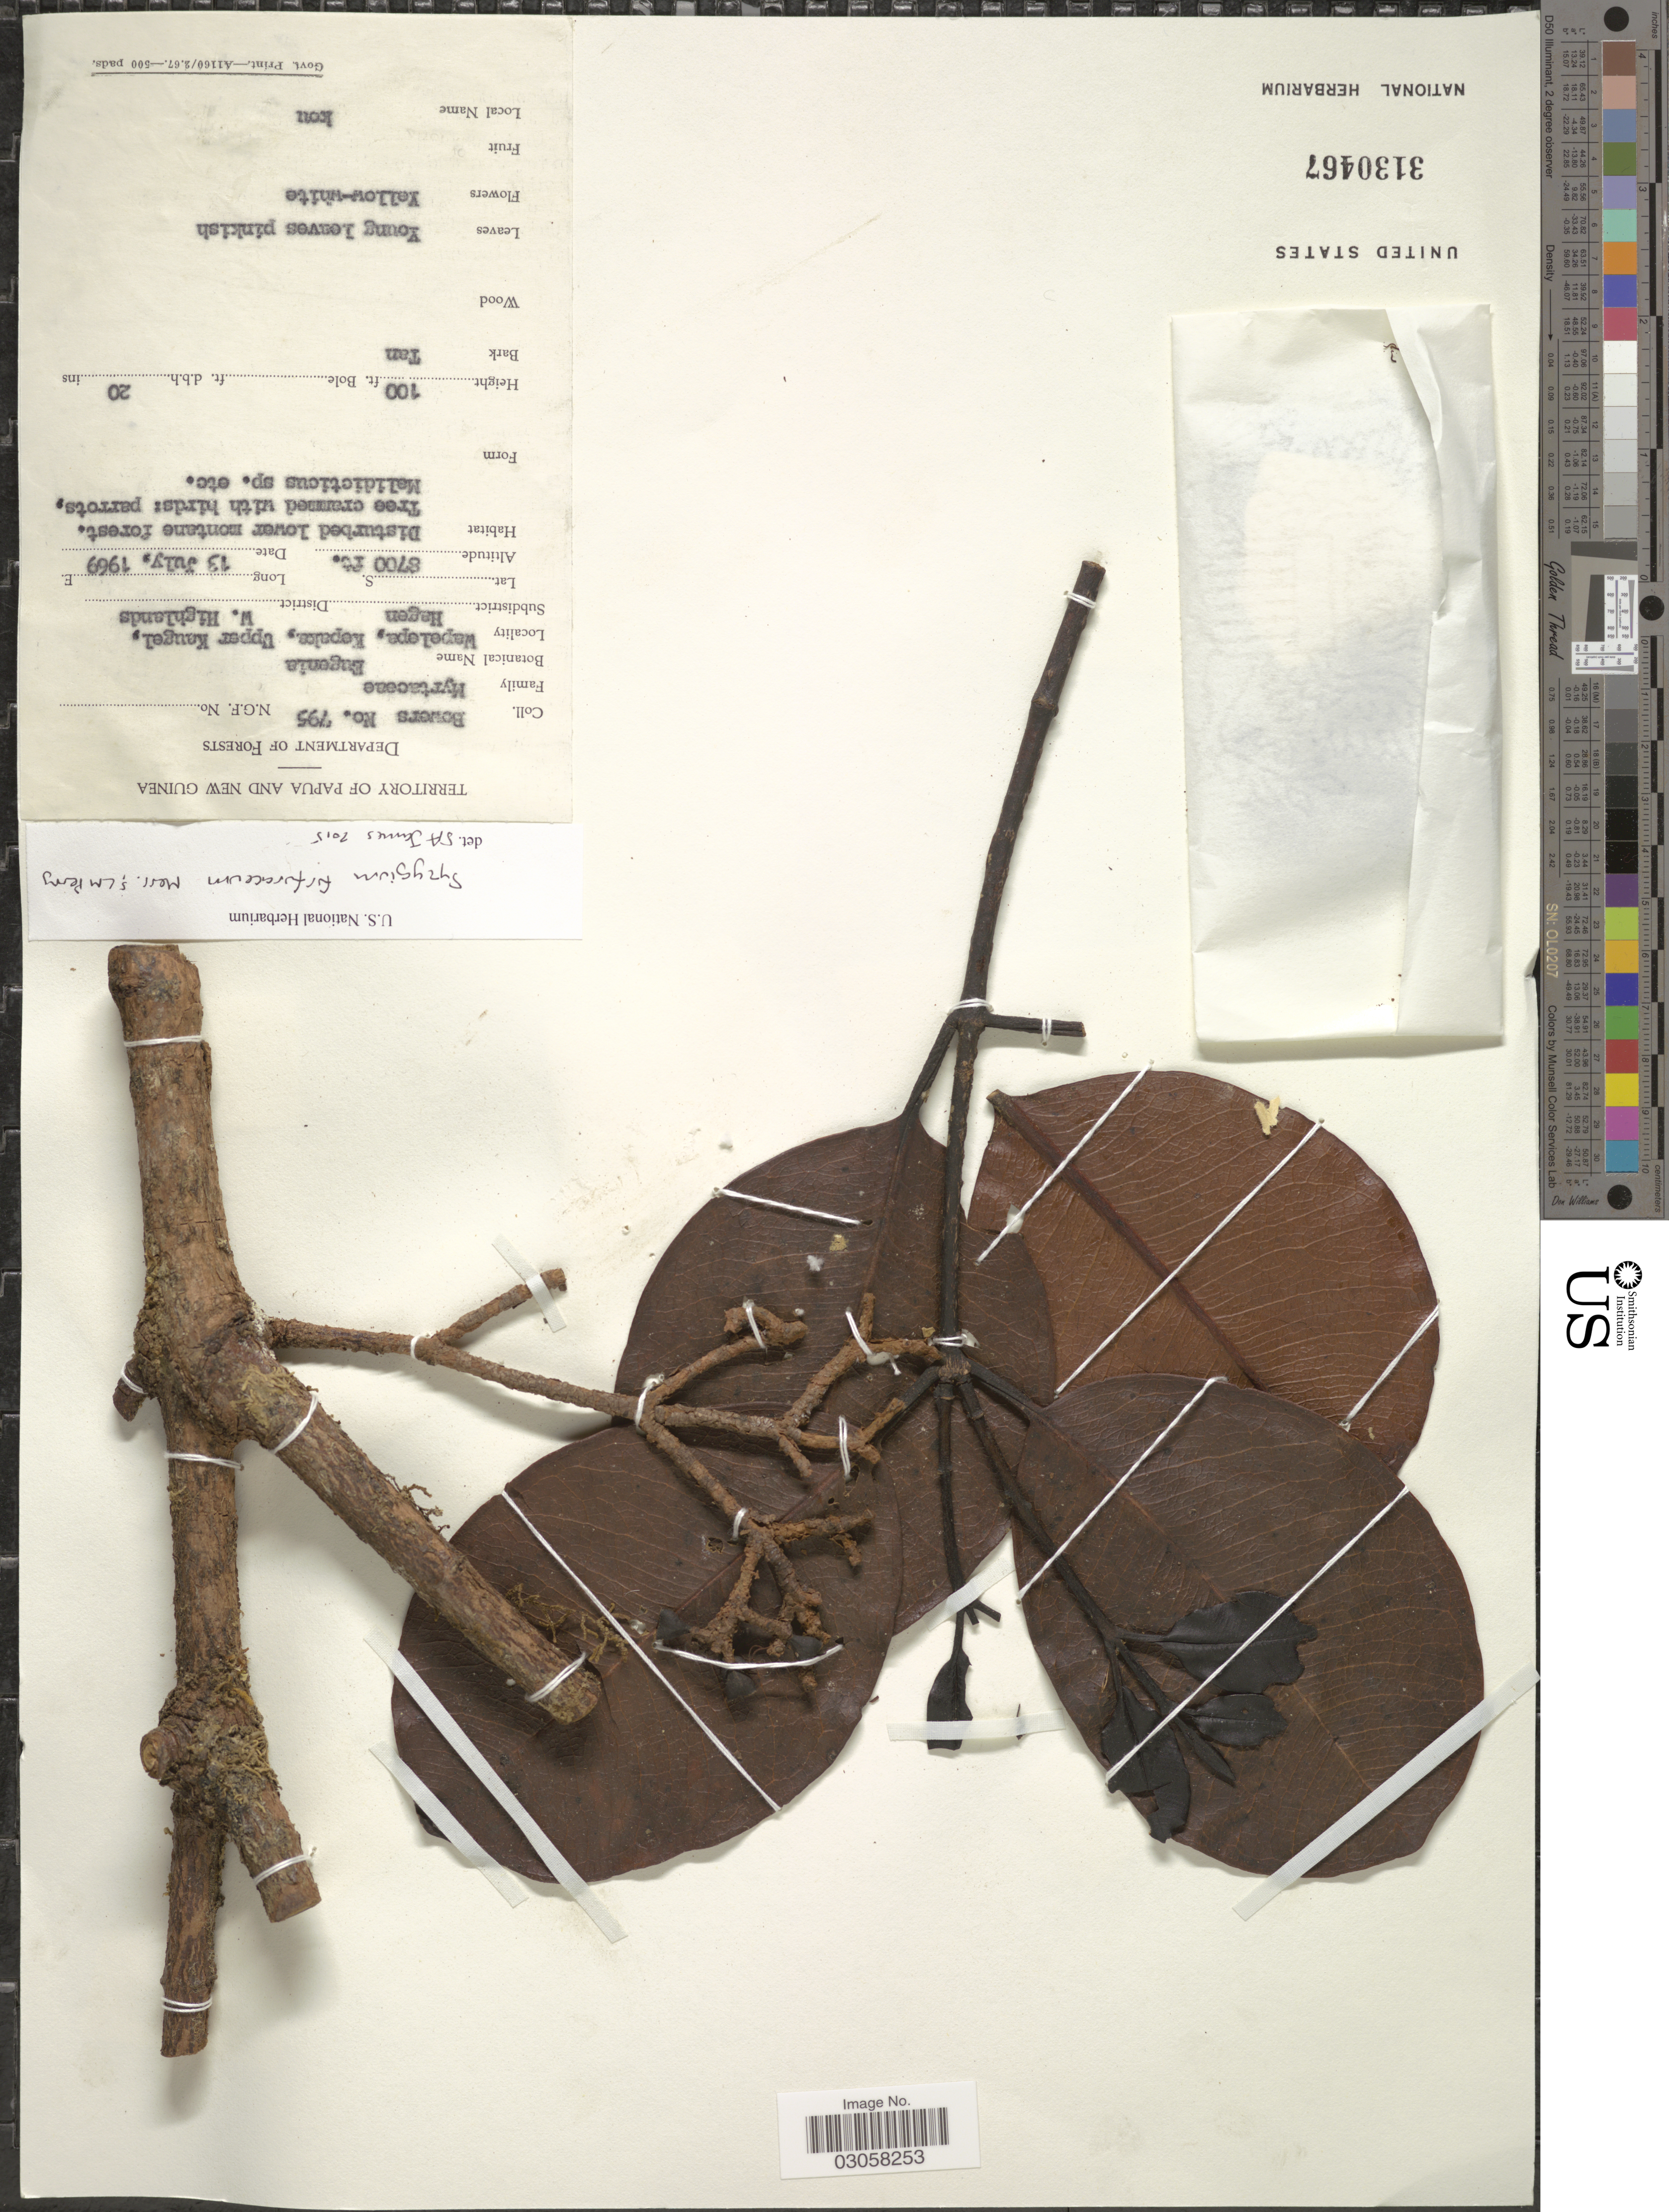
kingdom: Plantae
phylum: Tracheophyta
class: Magnoliopsida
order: Myrtales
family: Myrtaceae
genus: Syzygium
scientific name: Syzygium furfuraceum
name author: Merr. & L.M. Perry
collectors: -. Bowers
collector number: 795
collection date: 1969-07-13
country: Papua New Guinea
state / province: Western Highlands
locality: Territory of Papua and New Guinea. Wapelepa, Kepaka, Upper Kaugel, Subdistrict Hagen, District W. Highlands.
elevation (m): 2652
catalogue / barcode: US 3130467